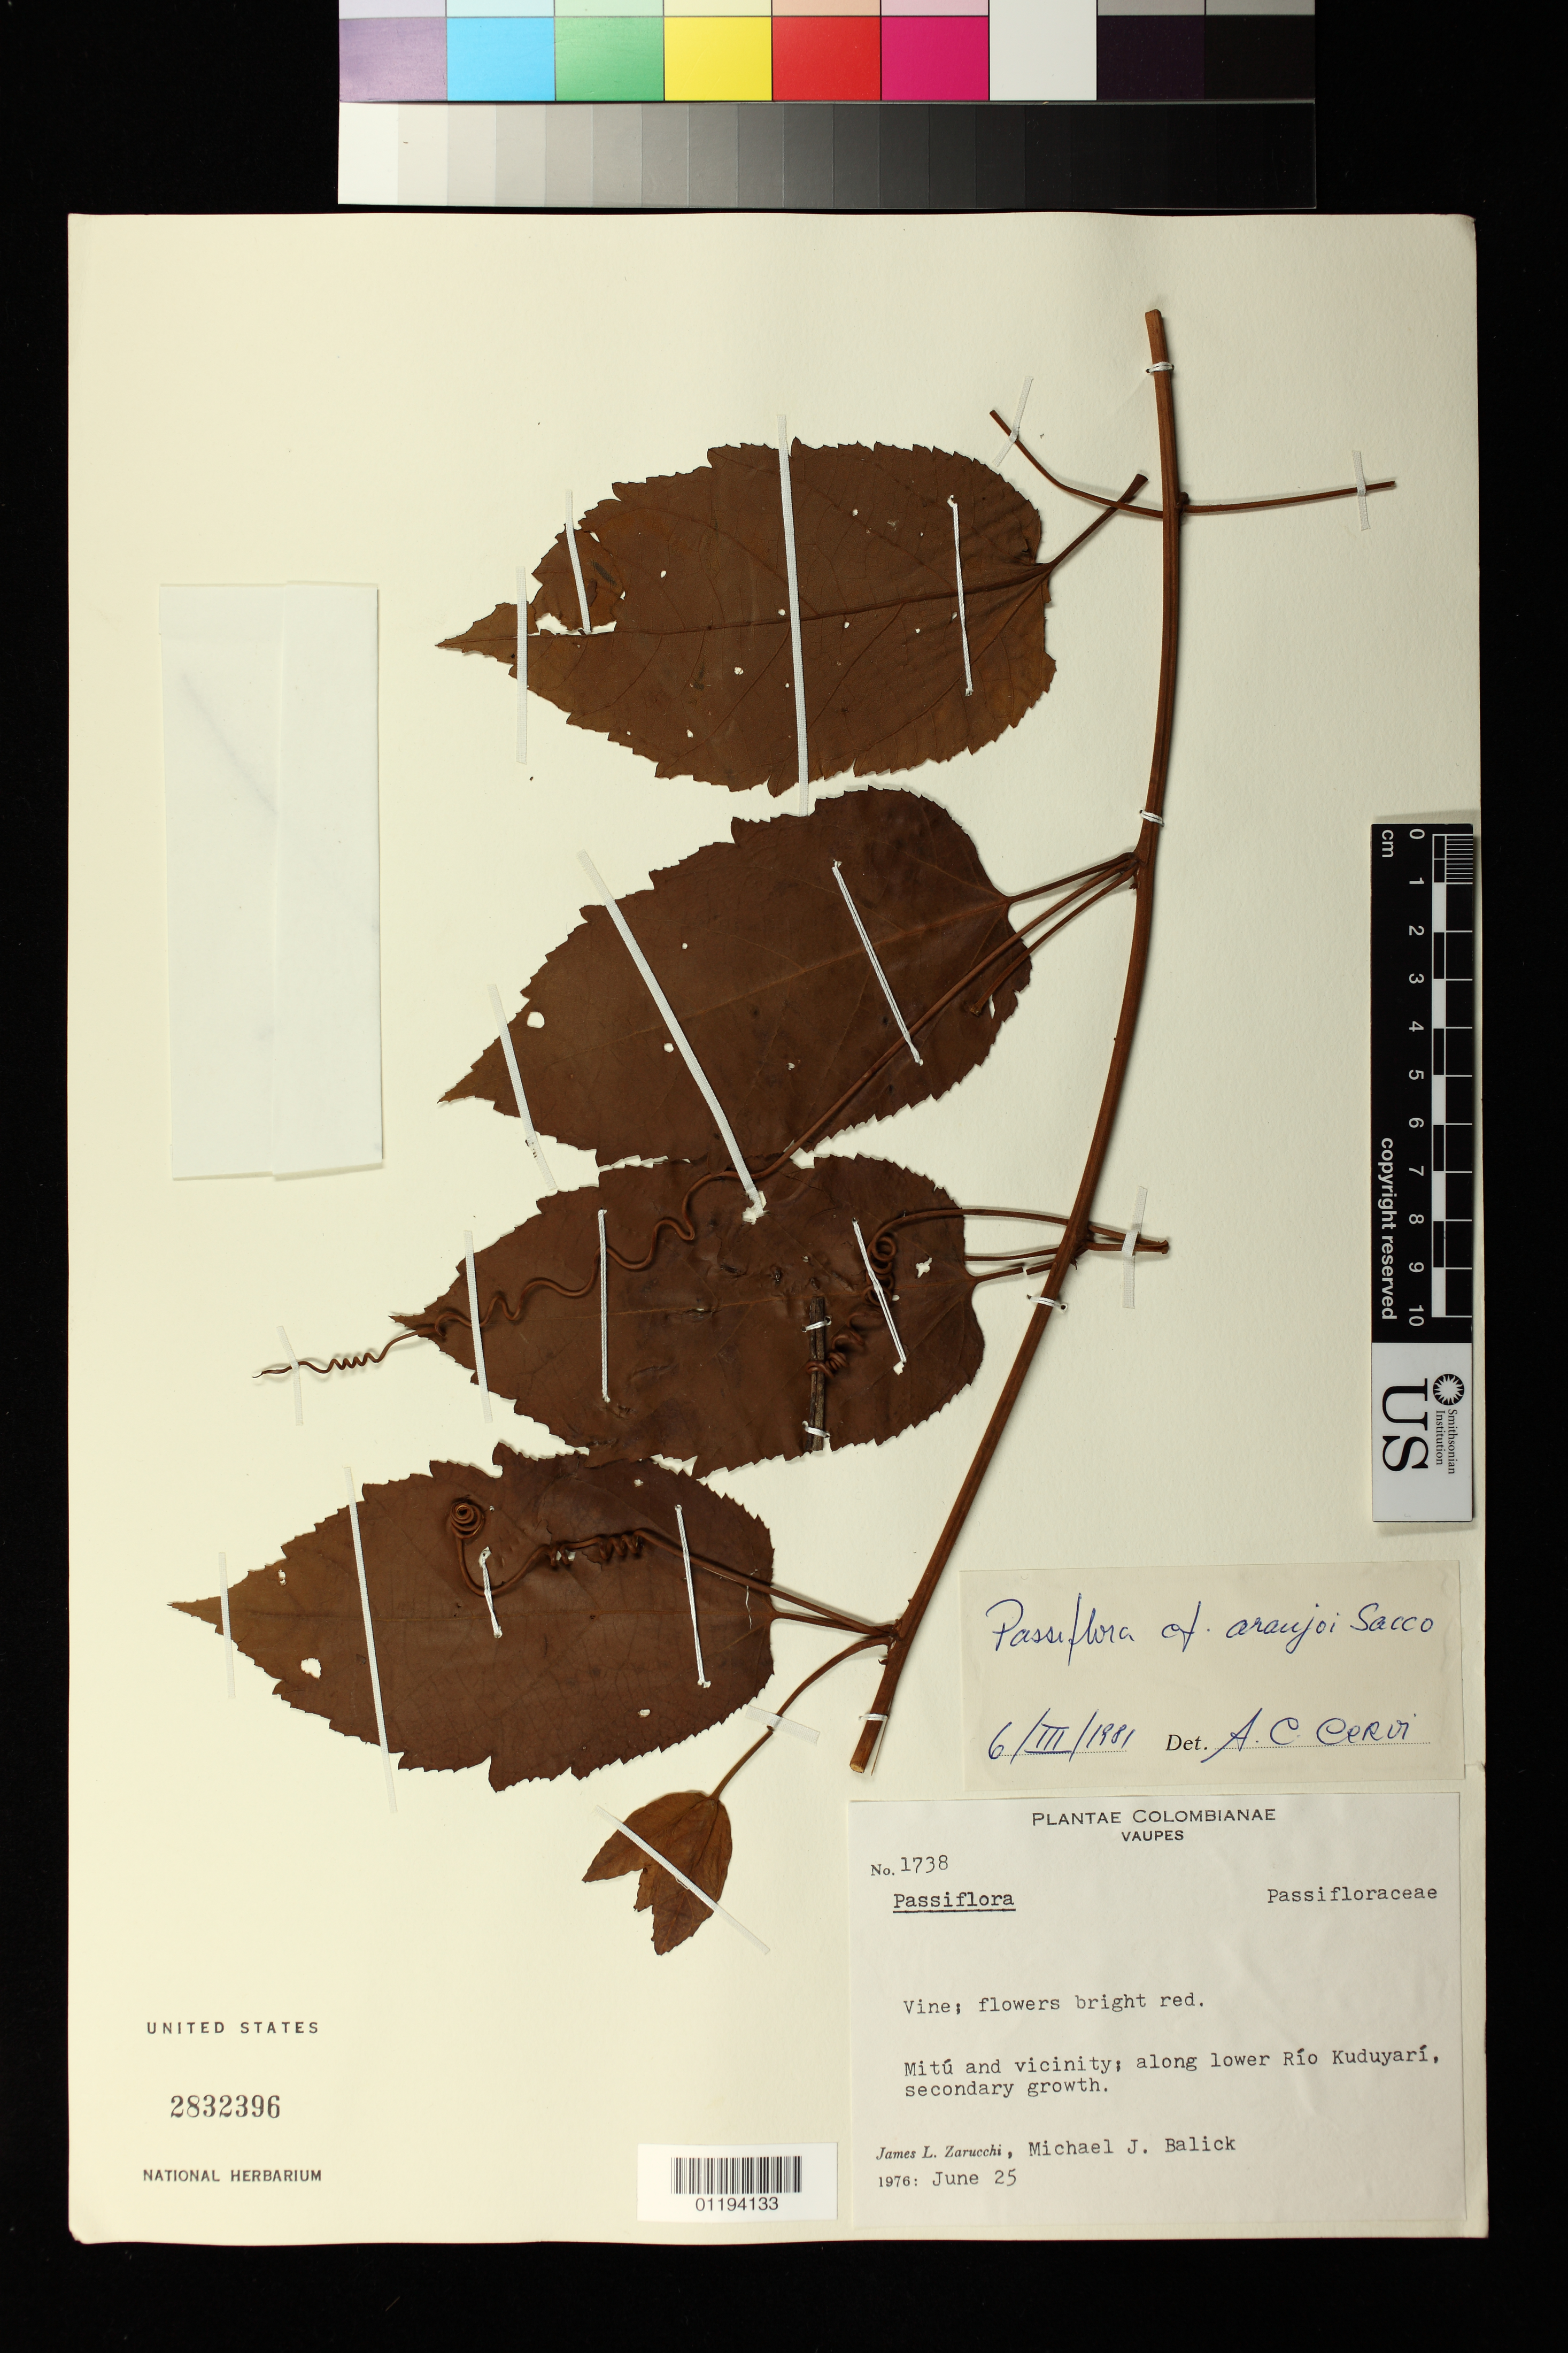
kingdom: Plantae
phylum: Tracheophyta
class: Magnoliopsida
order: Malpighiales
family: Passifloraceae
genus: Passiflora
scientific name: Passiflora araujoi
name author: Sacco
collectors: J. L. Zarucchi & M. J. Balick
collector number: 1738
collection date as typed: Jun 25 1976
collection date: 1976-06-25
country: Colombia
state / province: Vaupés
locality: Mitu and vicinity; along lower Rio Kuduyari.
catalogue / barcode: US 2832396